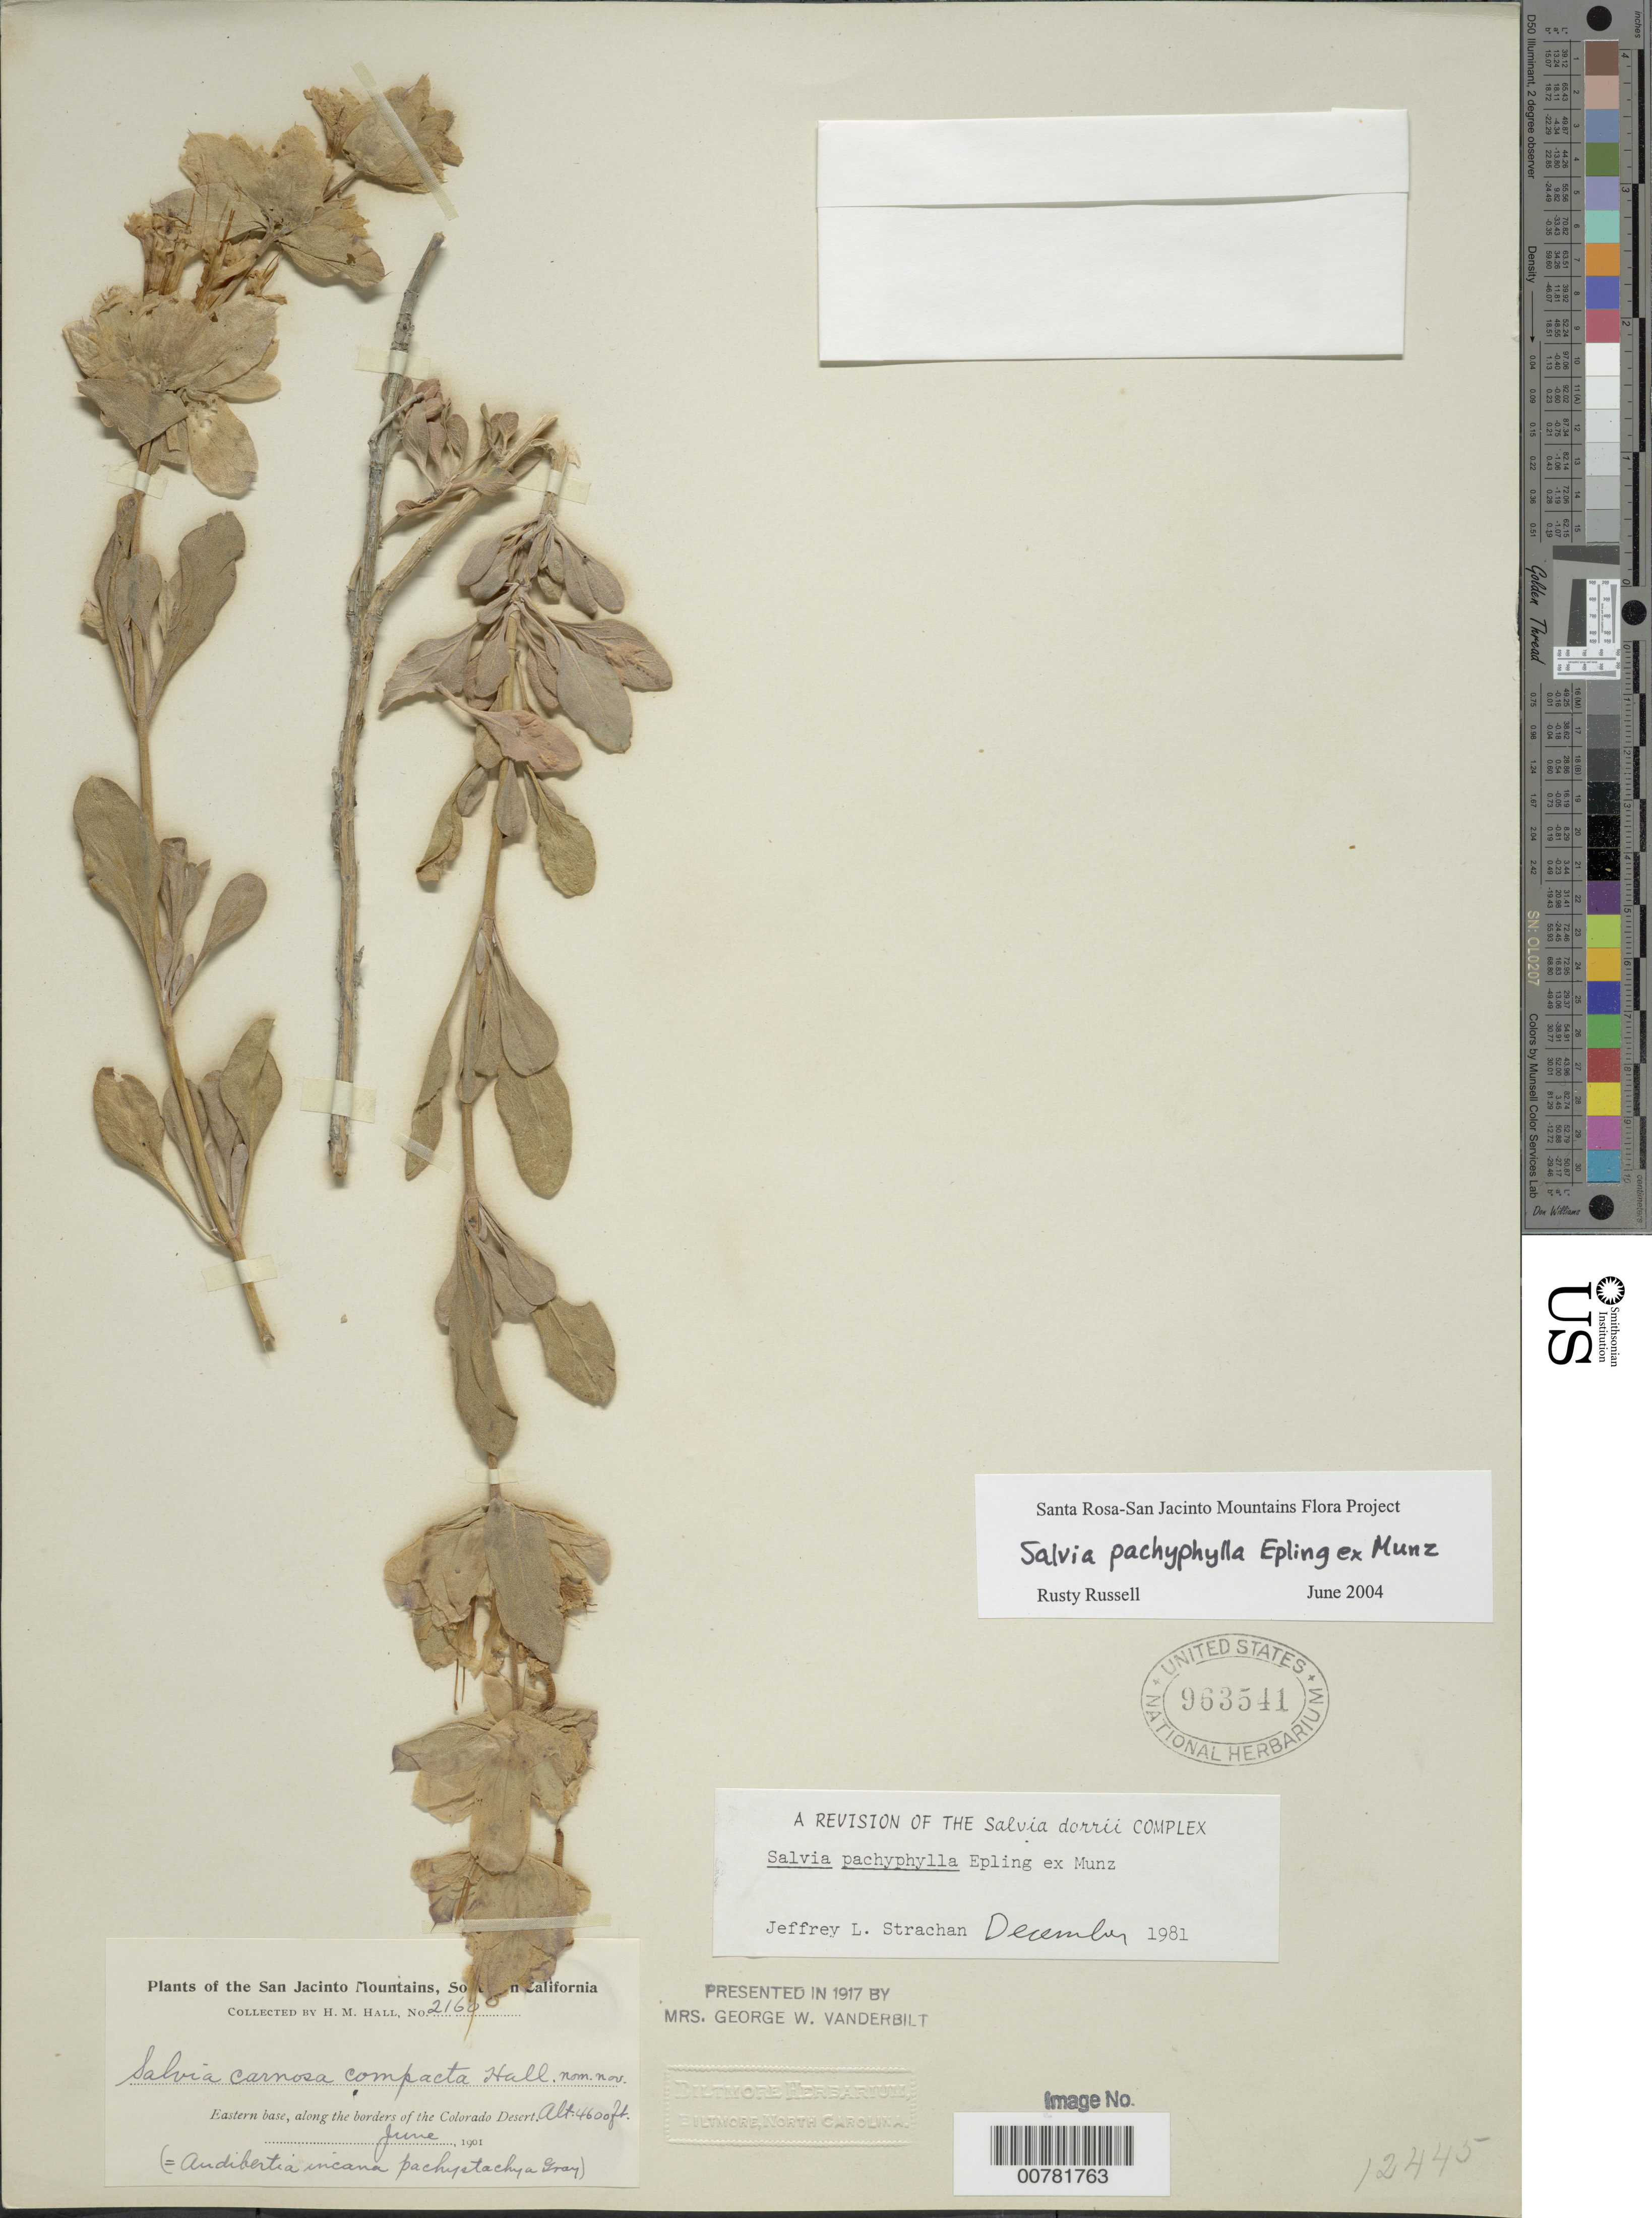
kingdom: Plantae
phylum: Tracheophyta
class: Magnoliopsida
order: Lamiales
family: Lamiaceae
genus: Salvia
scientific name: Salvia pachyphylla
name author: Epling ex Munz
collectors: H. M. Hall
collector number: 2160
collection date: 1901-06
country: United States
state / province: California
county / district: Riverside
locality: San Jacinto Mountains, eastern base, along the borders of the Colorado Desert.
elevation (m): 1402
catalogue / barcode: US 963541